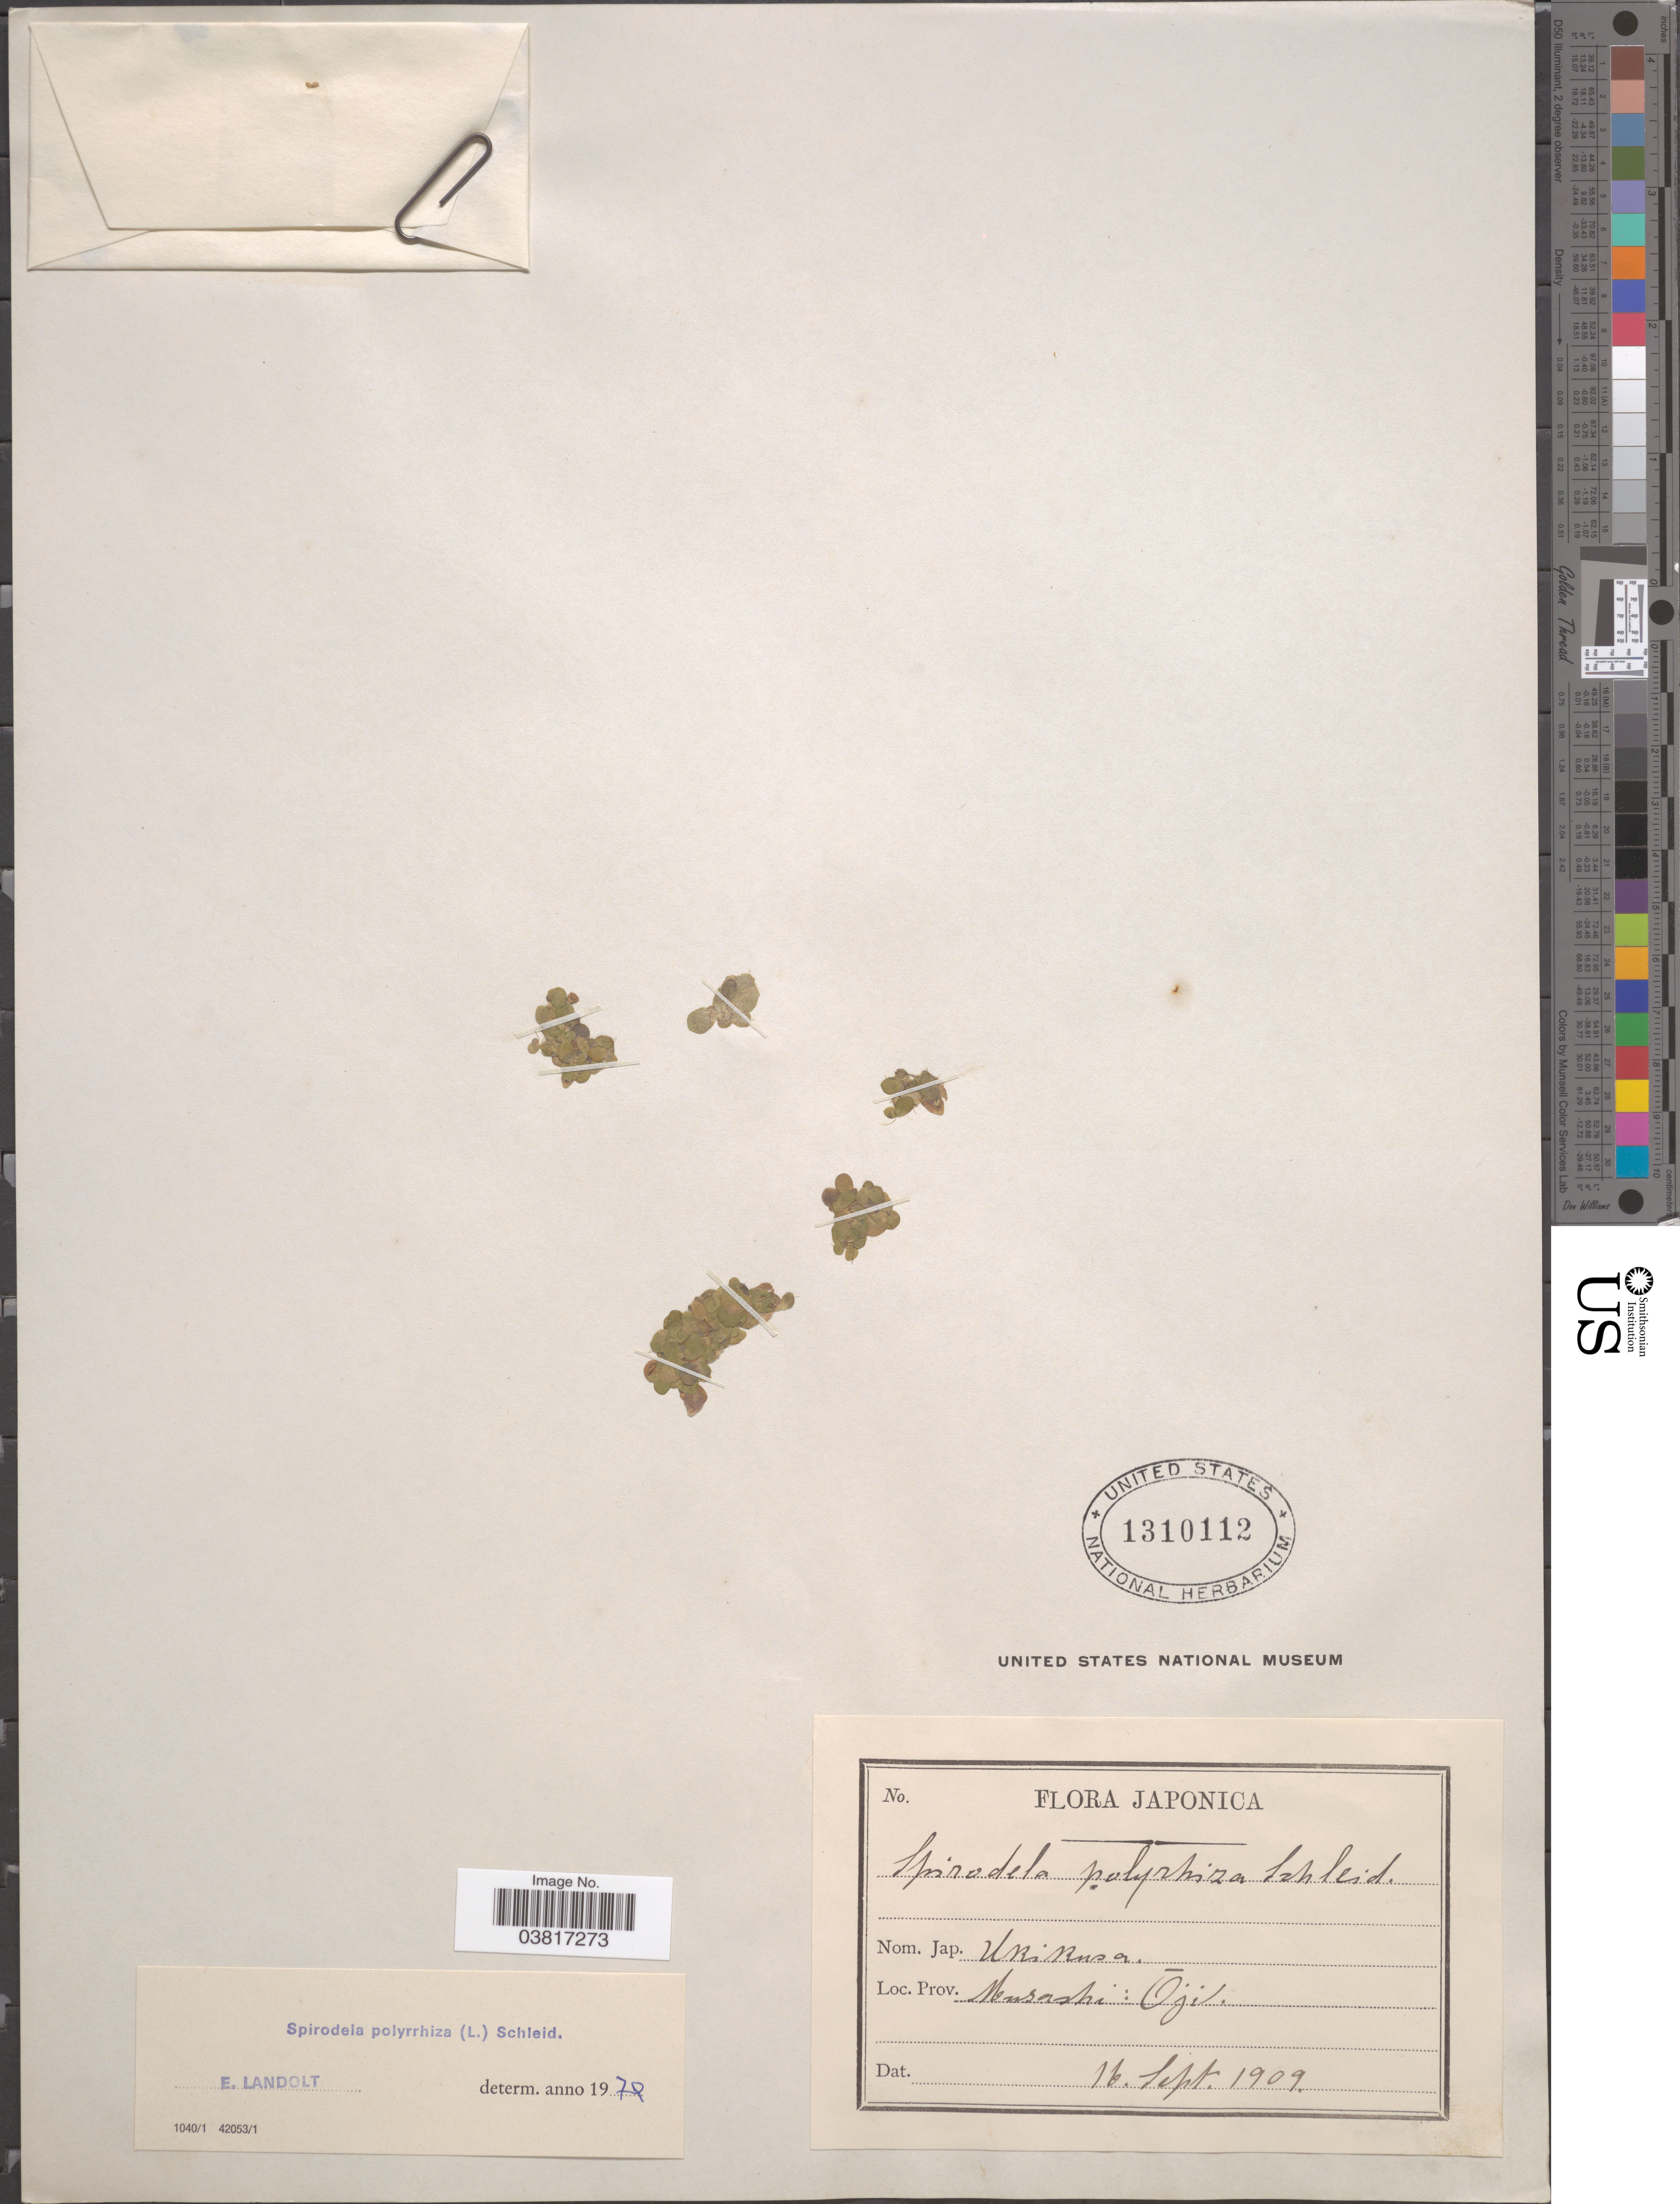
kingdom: Plantae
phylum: Tracheophyta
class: Liliopsida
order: Alismatales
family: Araceae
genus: Spirodela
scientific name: Spirodela polyrrhiza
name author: (L.) Schleid.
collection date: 1909-09-16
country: Japan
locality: Musashi: Oji.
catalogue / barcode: US 1310112